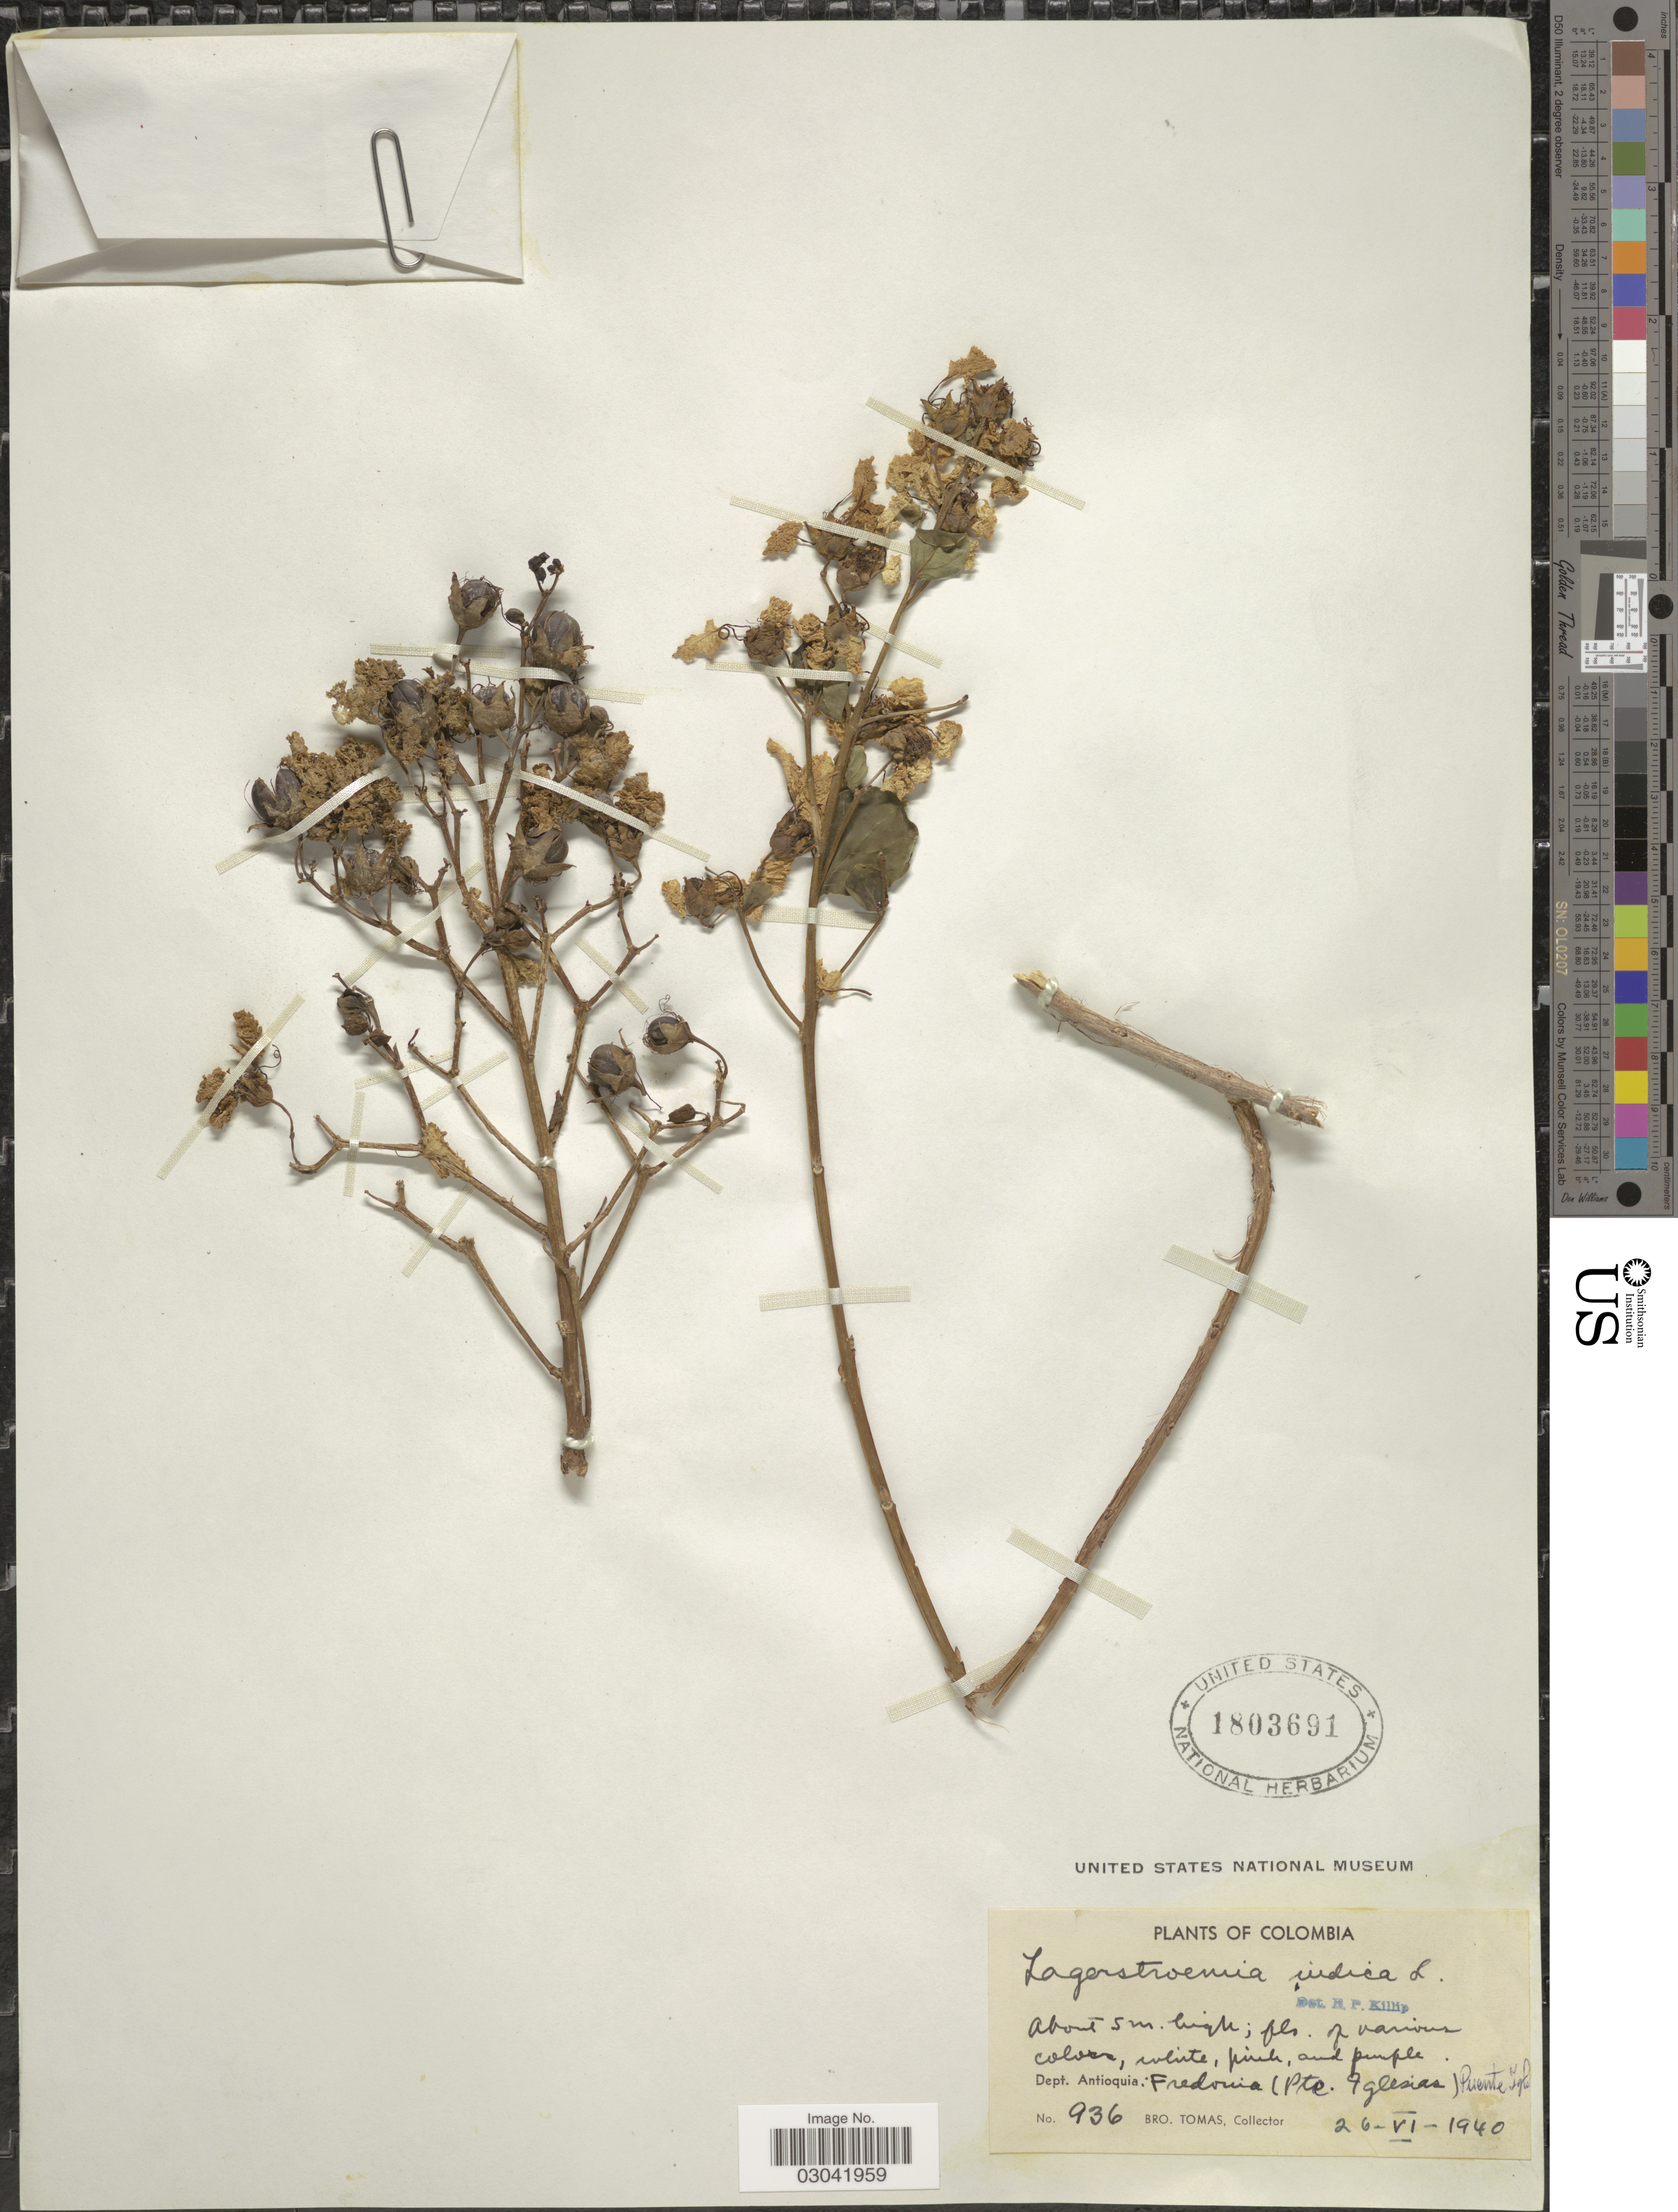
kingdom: Plantae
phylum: Tracheophyta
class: Magnoliopsida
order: Myrtales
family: Lythraceae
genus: Lagerstroemia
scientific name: Lagerstroemia indica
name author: L.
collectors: B. Tomas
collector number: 936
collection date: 1940-06-26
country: Colombia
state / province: Antioquia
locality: Dept. Antioquia: Fredonia (Pte. Iglesia) Puente Igl.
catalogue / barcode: US 1803691